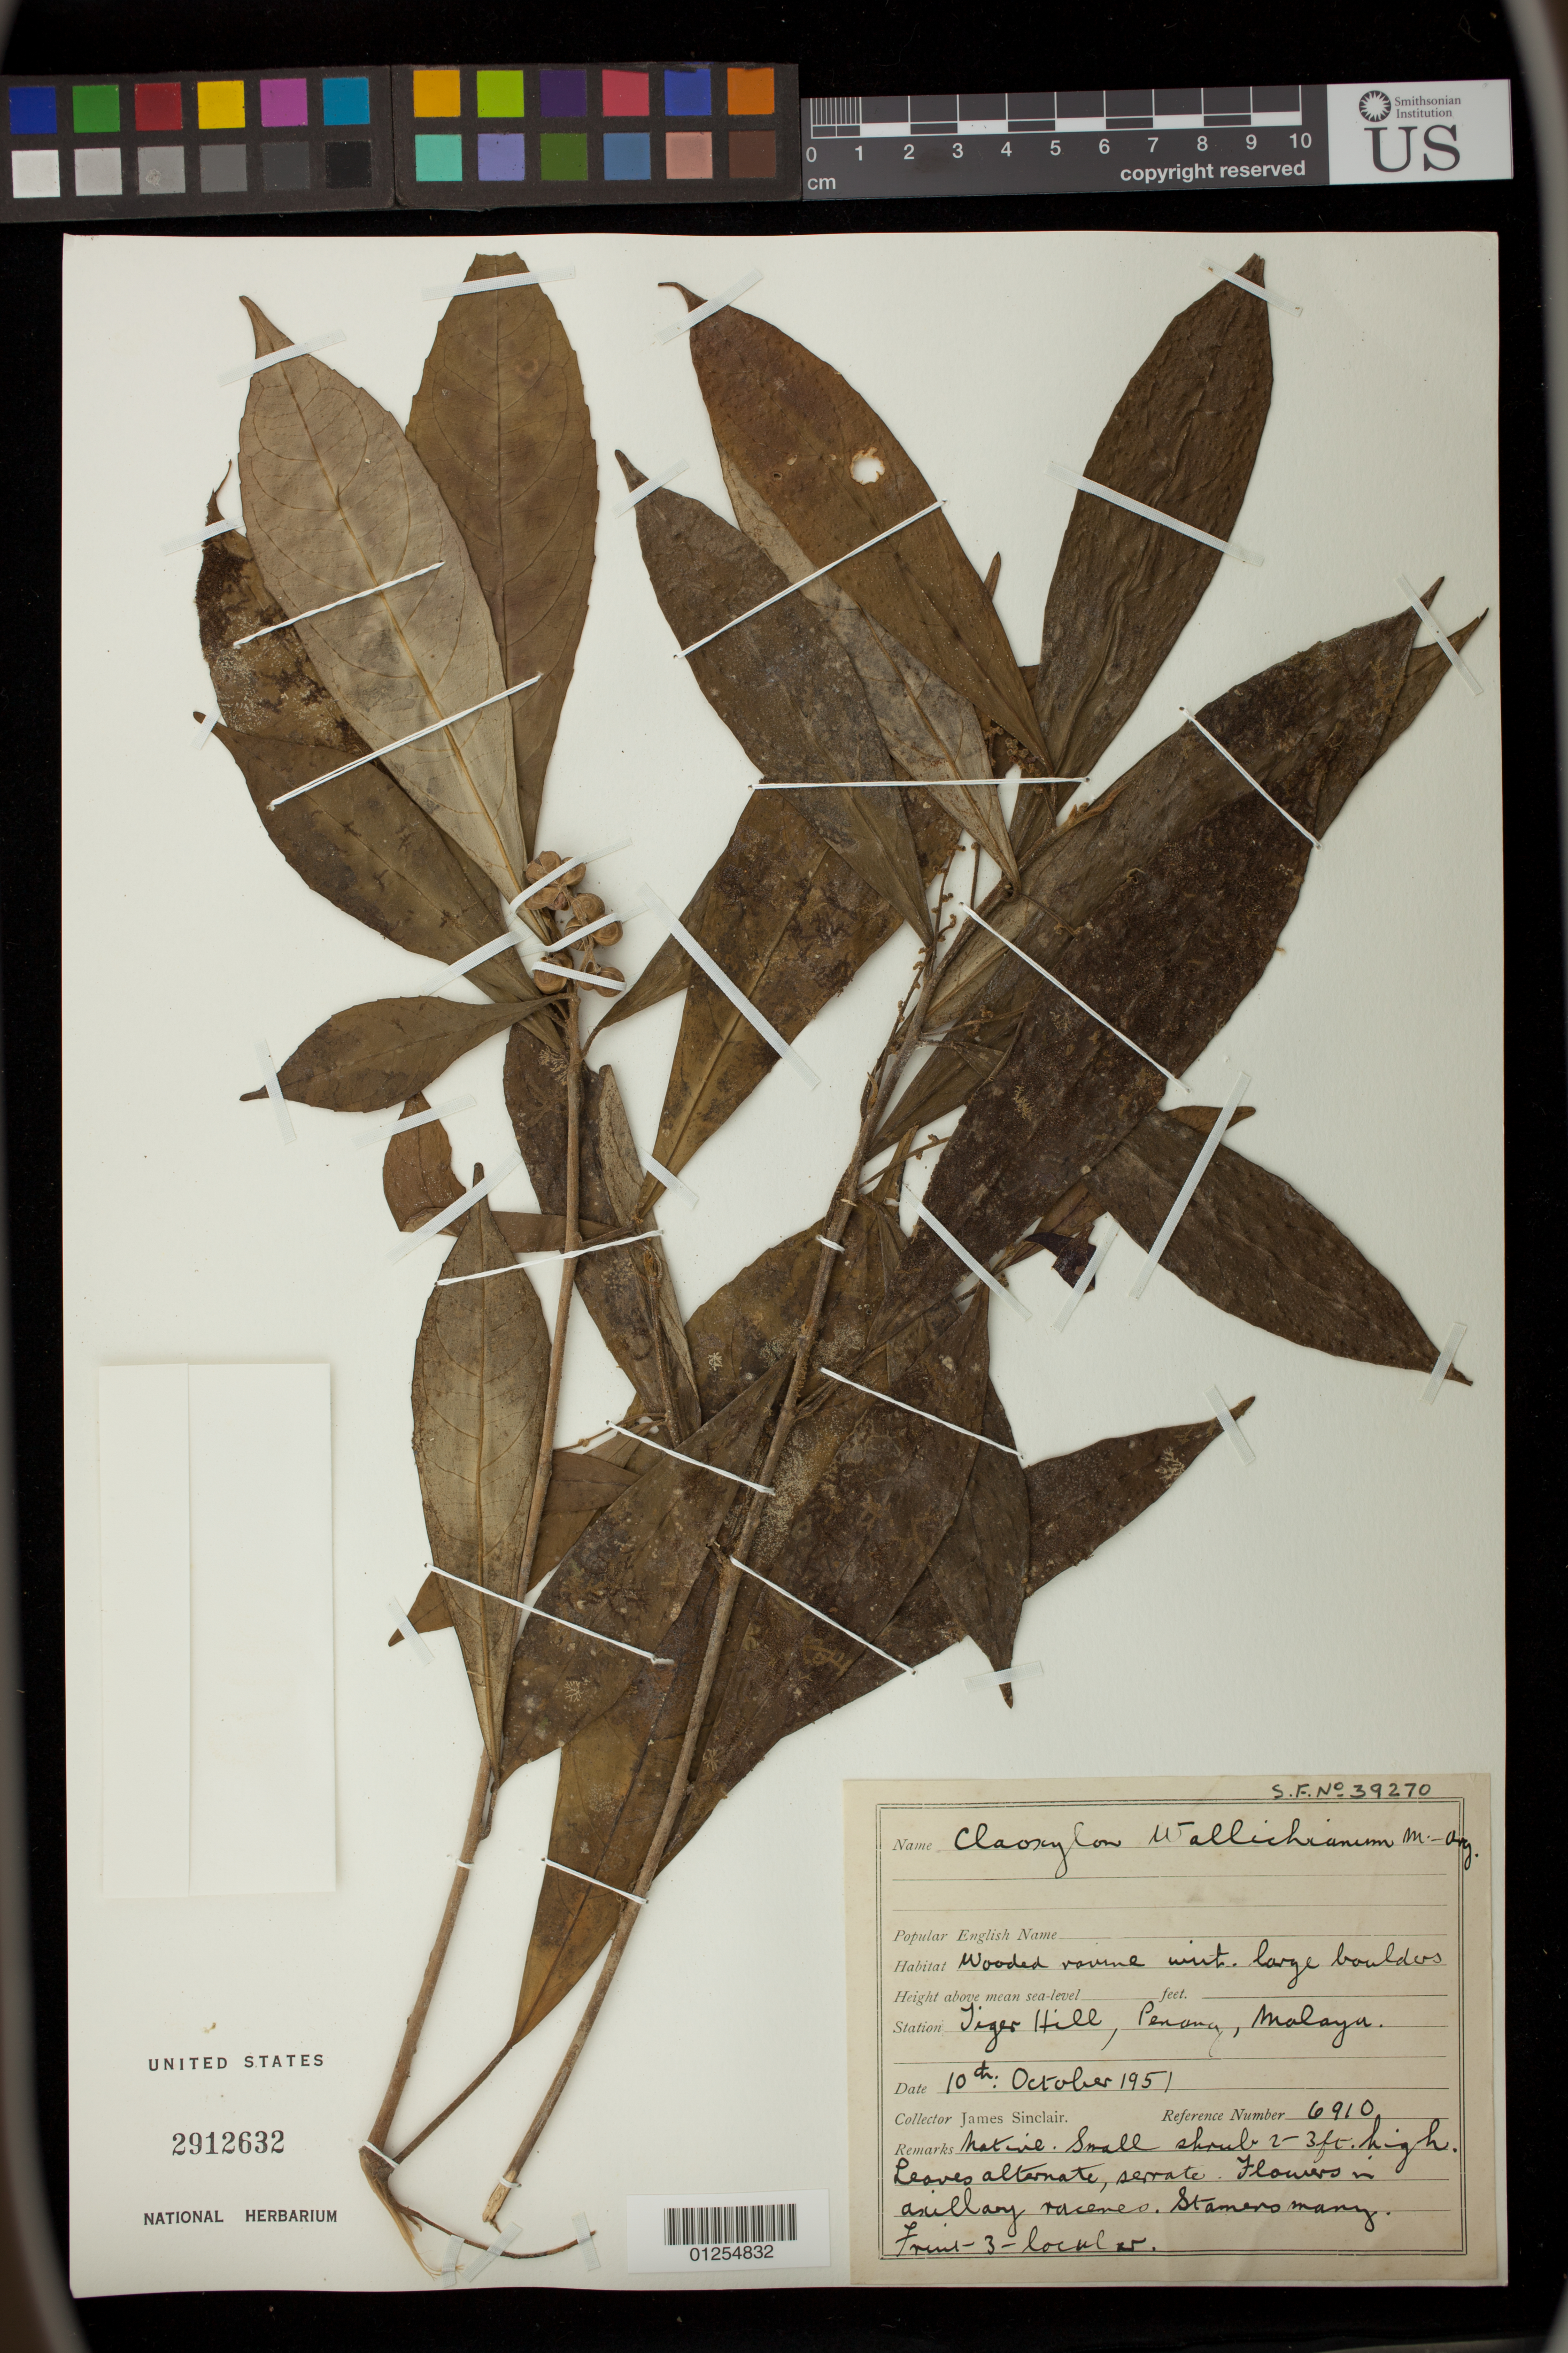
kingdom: Plantae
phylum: Tracheophyta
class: Magnoliopsida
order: Malpighiales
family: Euphorbiaceae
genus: Claoxylon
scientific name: Claoxylon wallichianum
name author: Müll. Arg.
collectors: J. Sinclair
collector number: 6910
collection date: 1951-10-10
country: Malaysia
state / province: Pinang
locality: Tiger Hill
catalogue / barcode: US 2912632